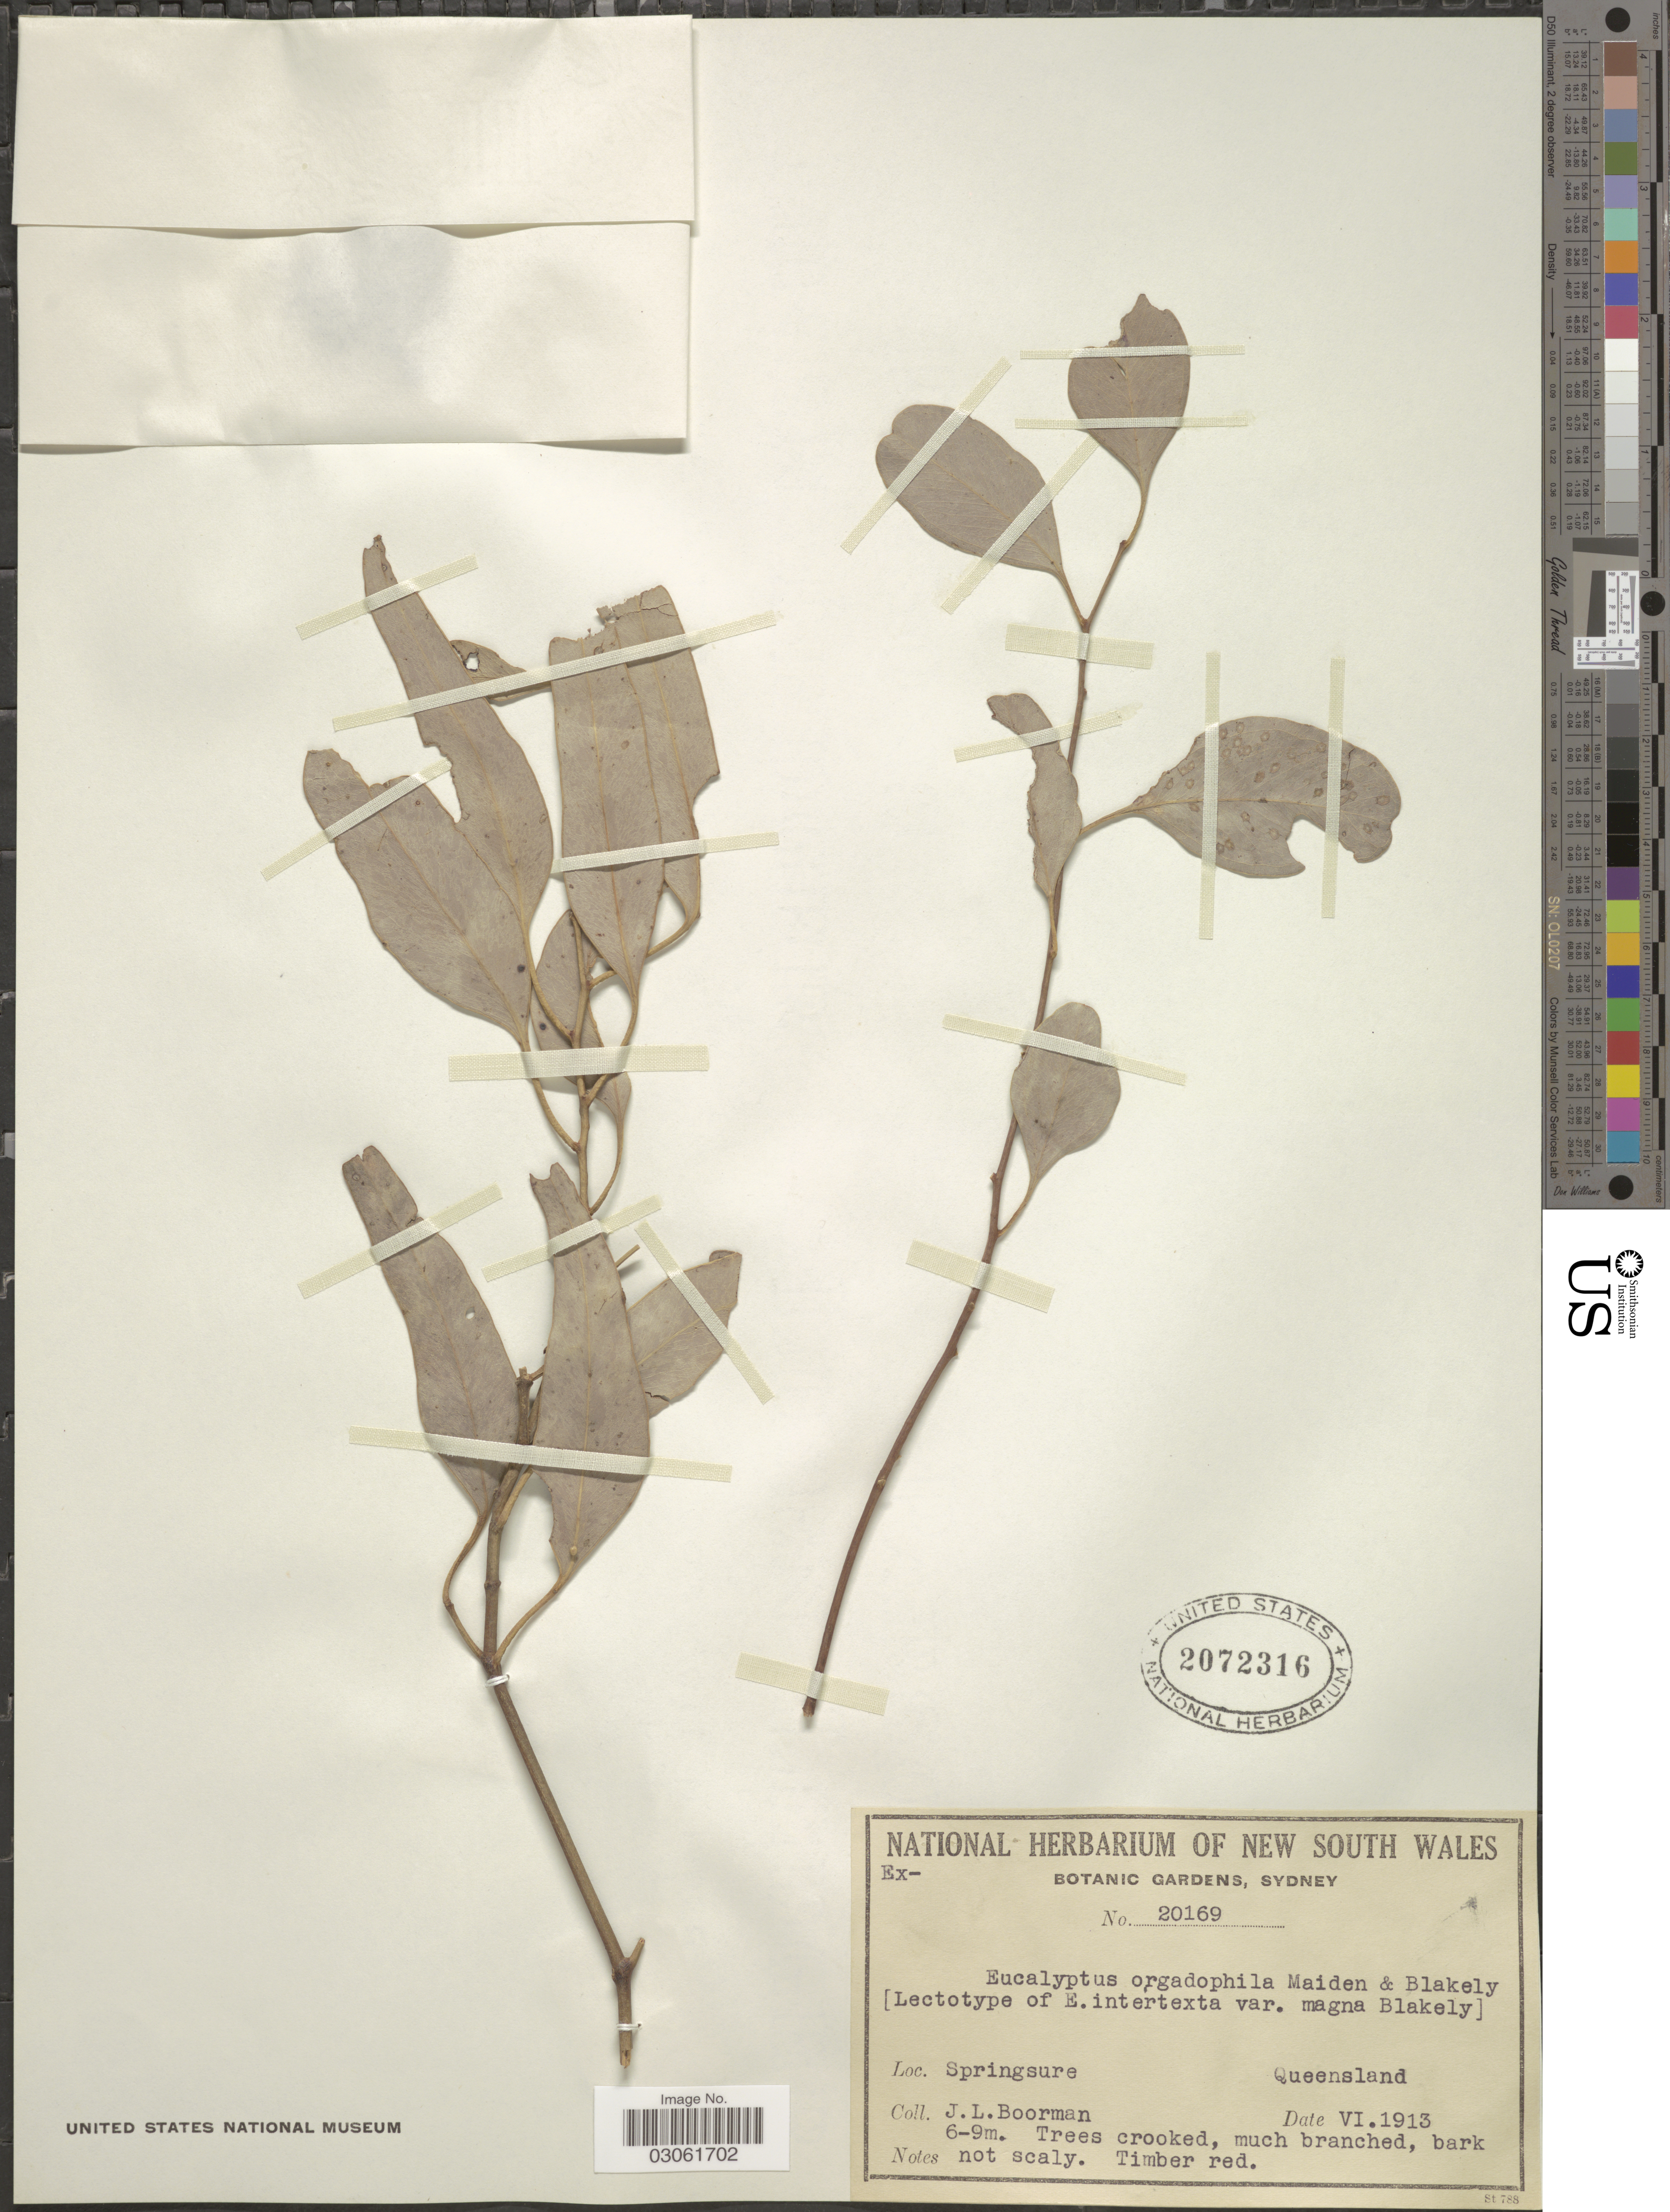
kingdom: Plantae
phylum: Tracheophyta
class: Magnoliopsida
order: Myrtales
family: Myrtaceae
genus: Eucalyptus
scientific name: Eucalyptus orgadophila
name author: Maiden & Blakely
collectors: J. Boorman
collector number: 20169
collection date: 1913-06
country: Australia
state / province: Queensland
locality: Springsure.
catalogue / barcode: US 2072316